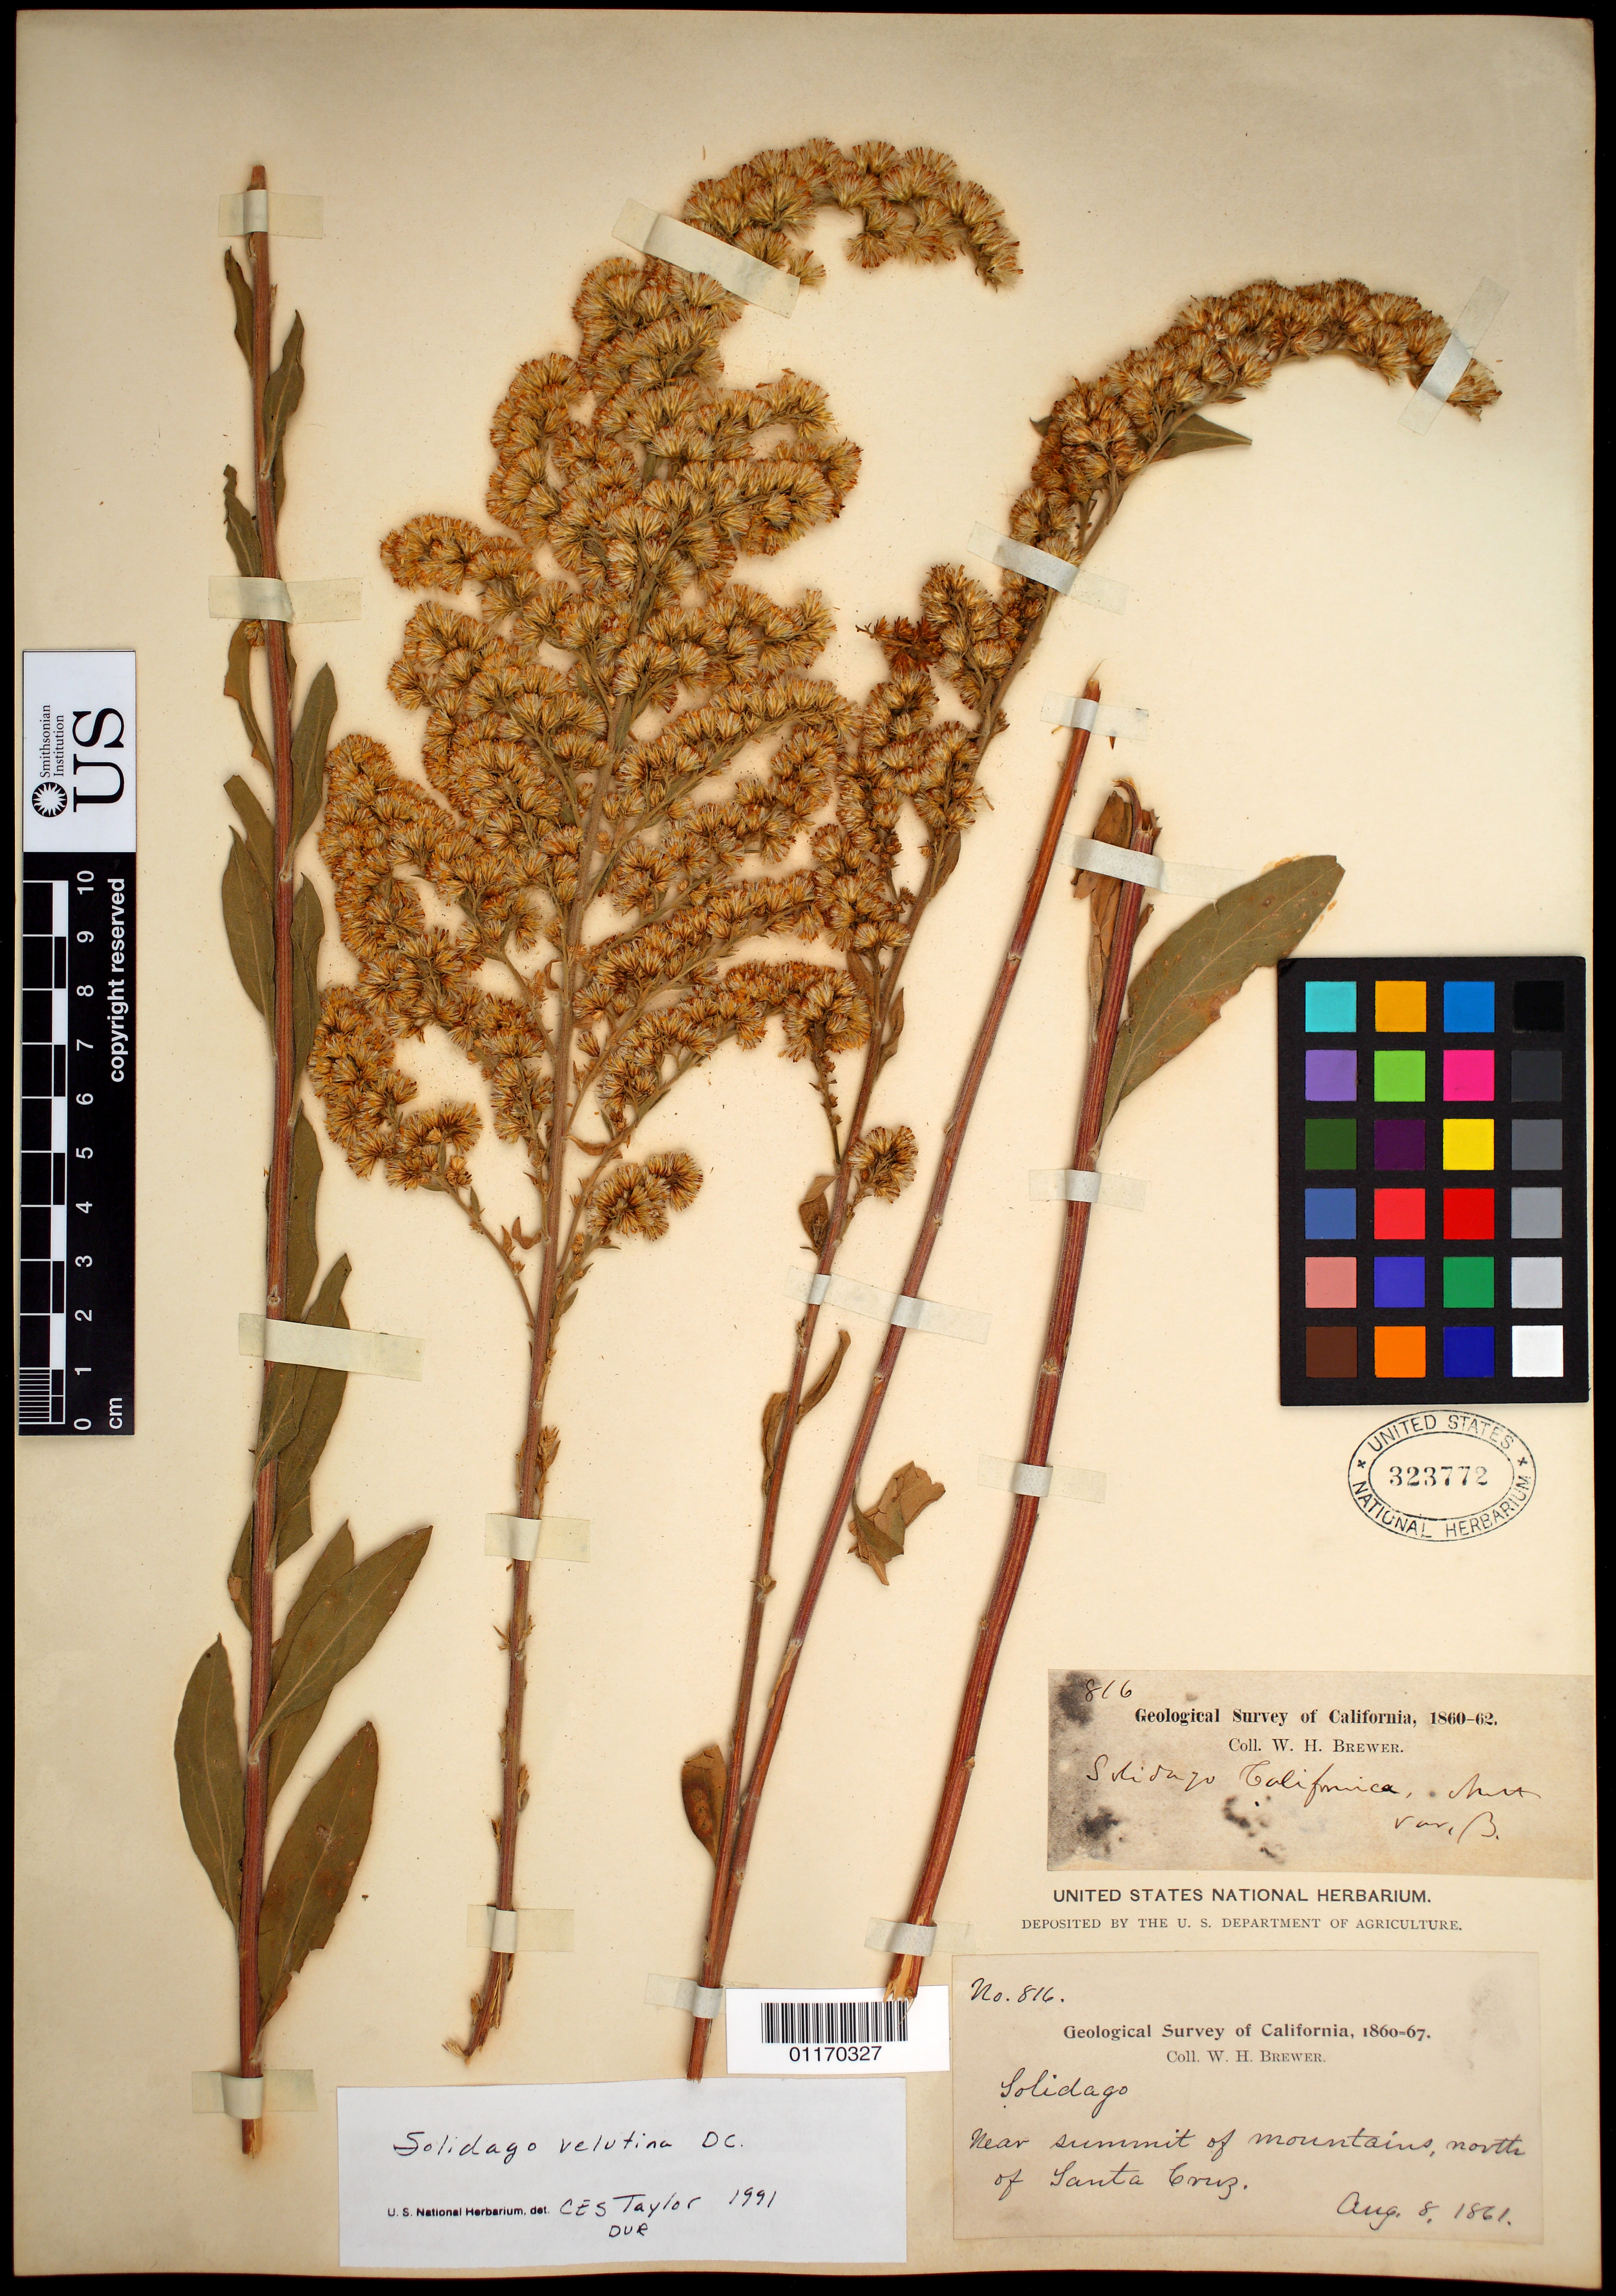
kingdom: Plantae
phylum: Tracheophyta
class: Magnoliopsida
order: Asterales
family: Asteraceae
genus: Solidago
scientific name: Solidago velutina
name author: DC.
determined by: Taylor, Constance E. S.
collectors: W. H. Brewer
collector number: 816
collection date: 1861-08-08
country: United States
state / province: California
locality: near summit of mountains, north of Santa Cruz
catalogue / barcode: US 323772